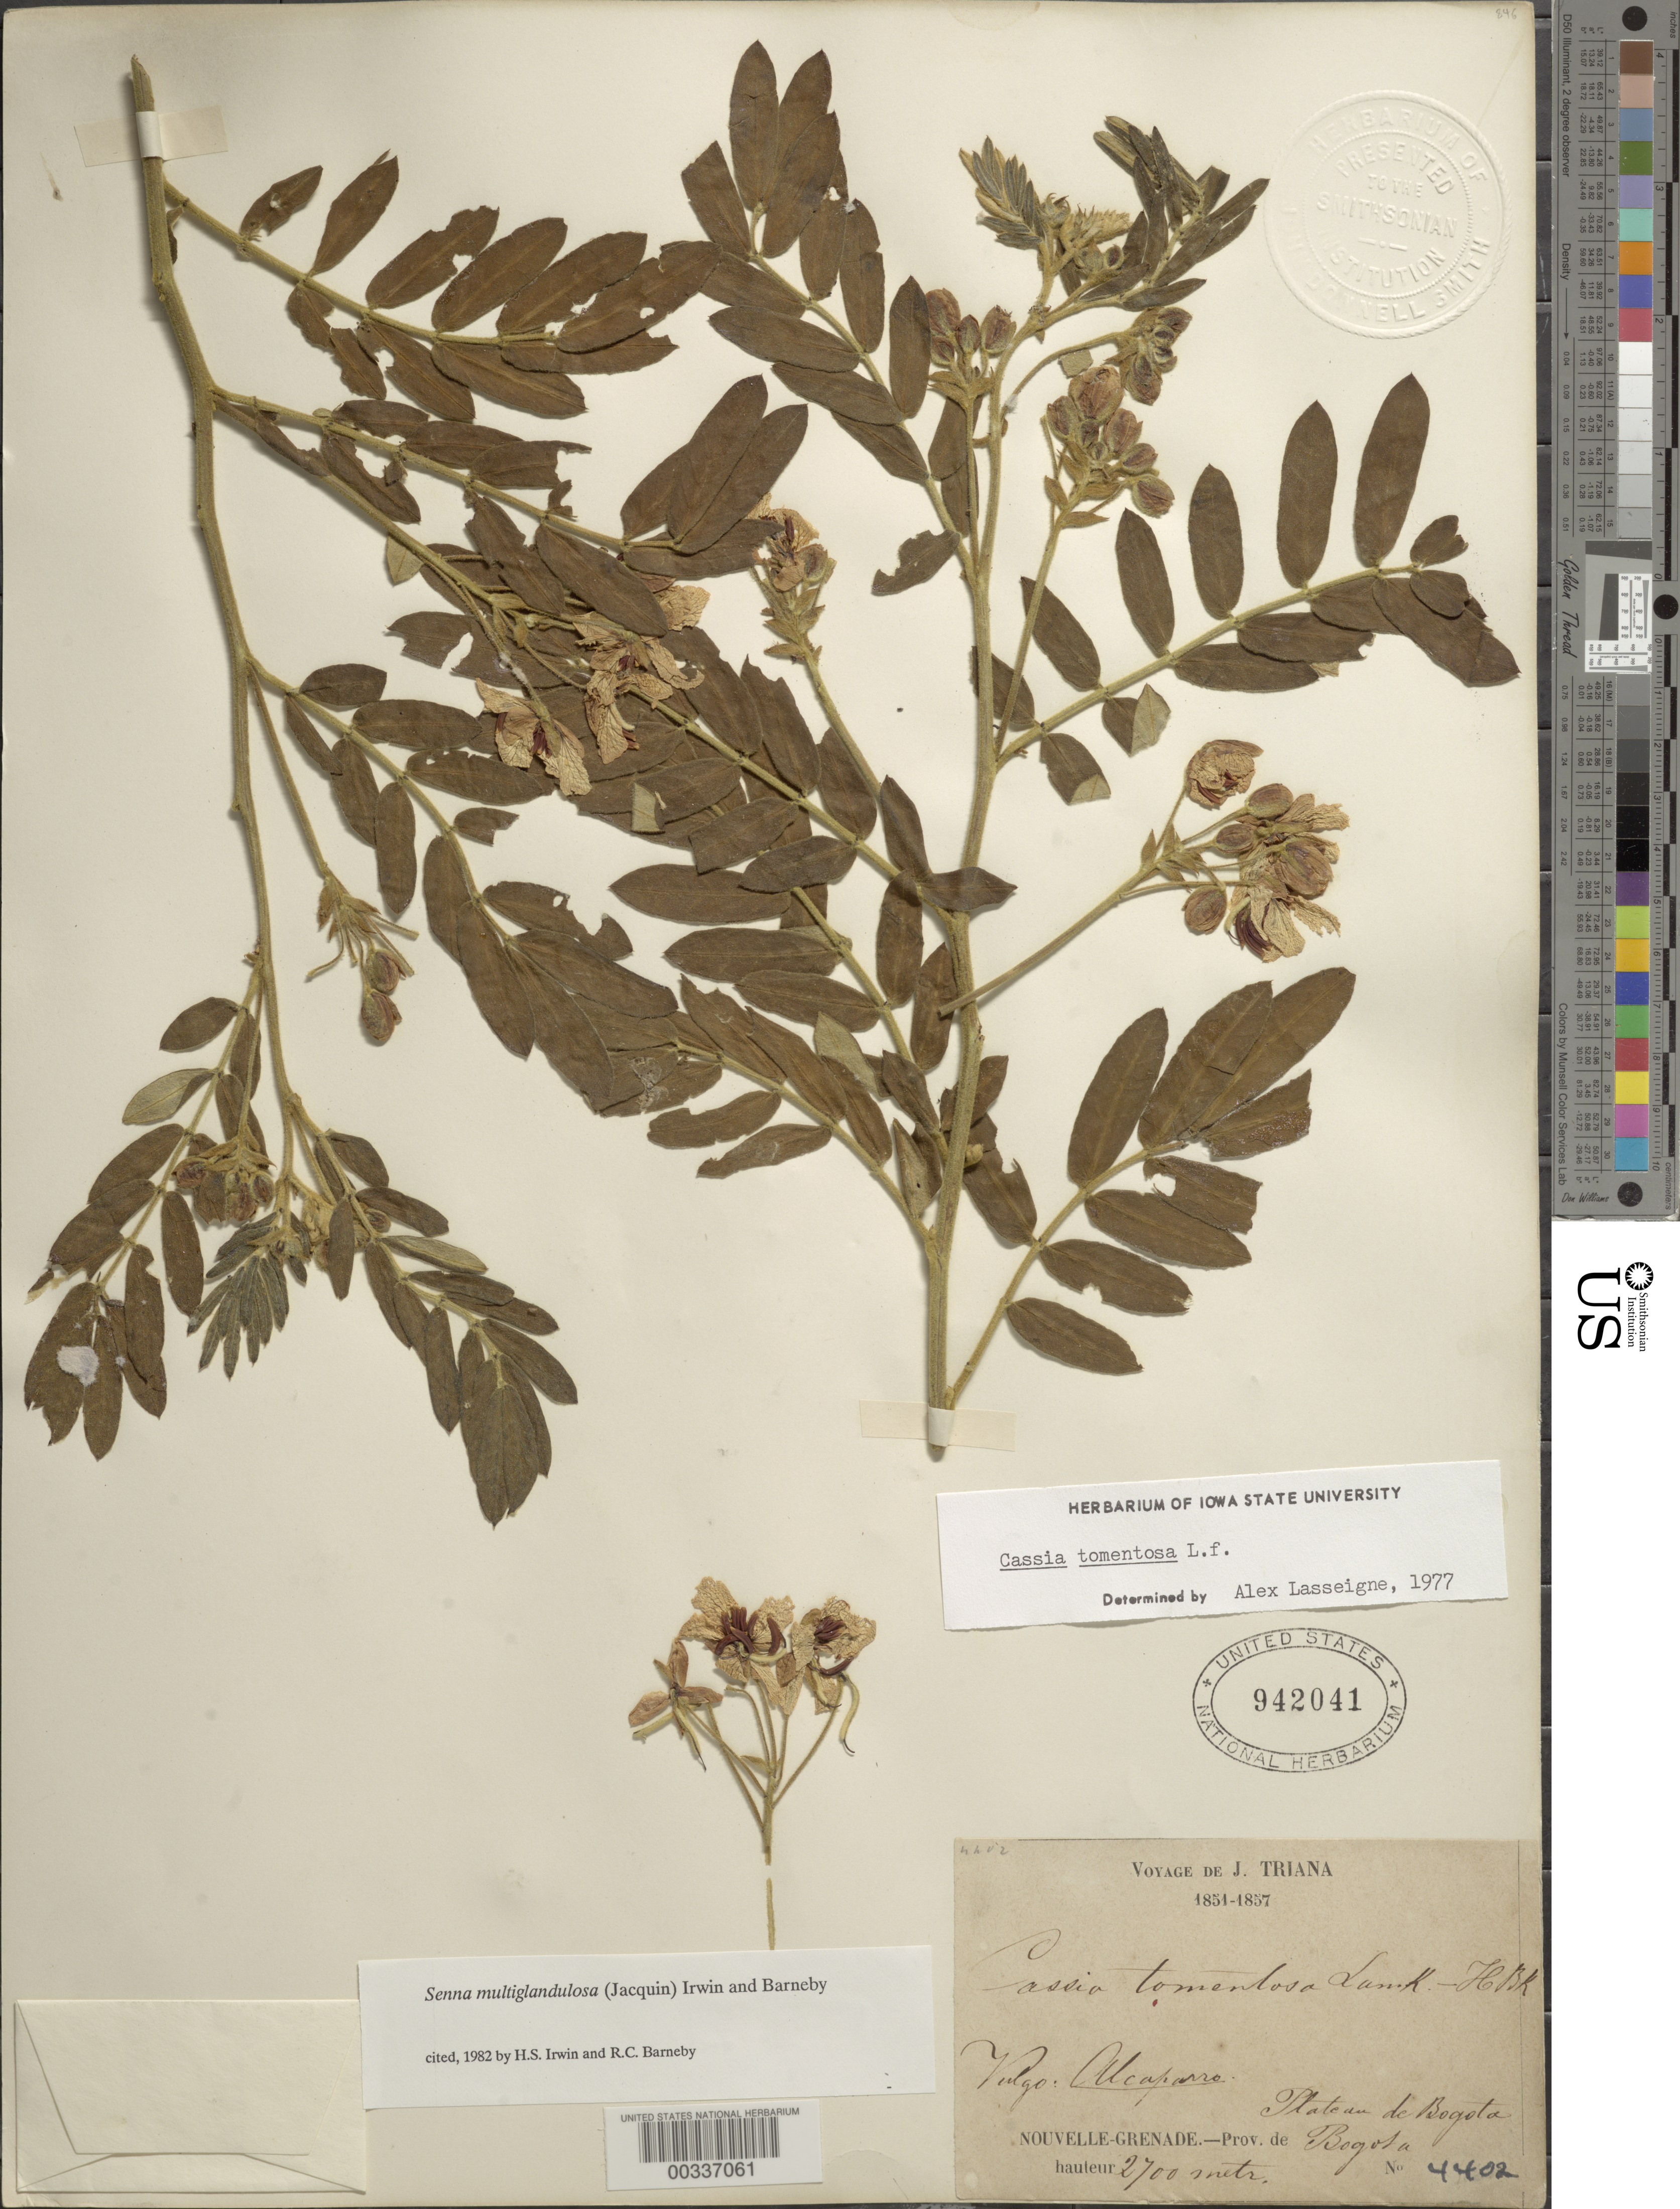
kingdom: Plantae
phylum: Tracheophyta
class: Magnoliopsida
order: Fabales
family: Fabaceae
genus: Senna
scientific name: Senna multiglandulosa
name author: (Jacq.) H.S. Irwin & Barneby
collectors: J. J. Triana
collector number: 4402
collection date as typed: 1851 to -- -- 1857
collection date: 1851/1857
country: Colombia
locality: Bogota; Plateau de Bogota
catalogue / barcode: US 942041